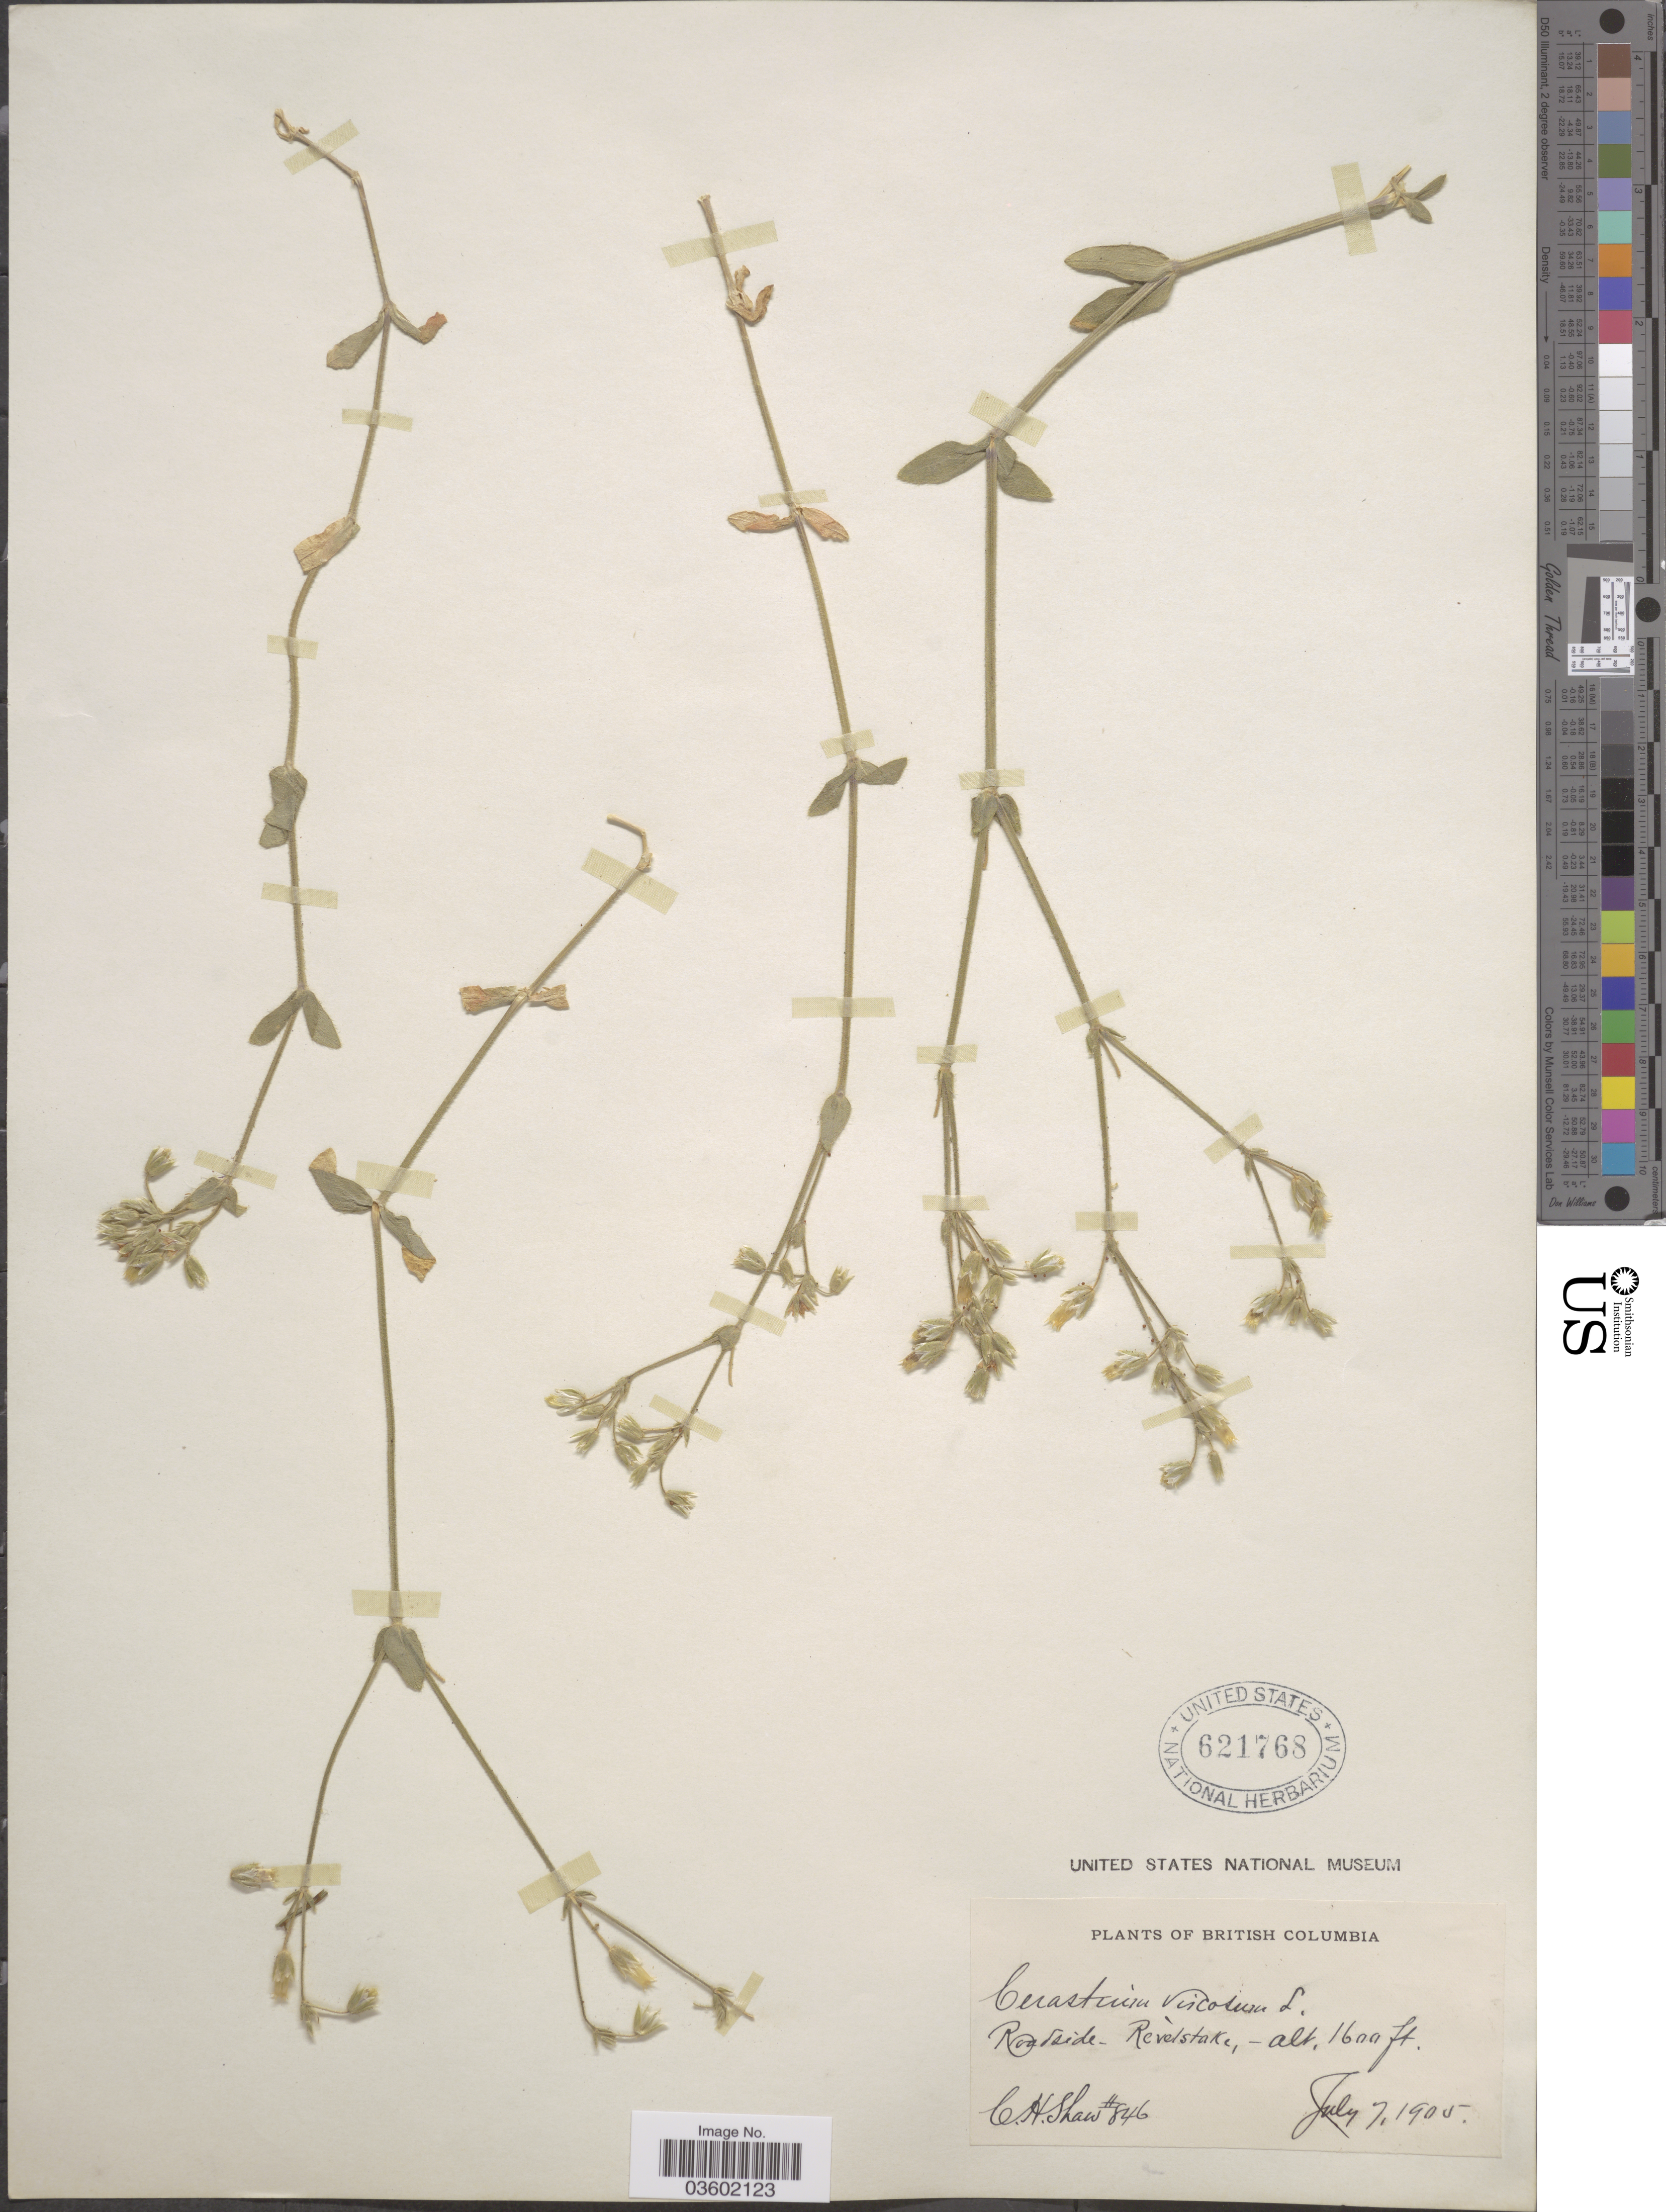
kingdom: Plantae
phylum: Tracheophyta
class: Magnoliopsida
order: Caryophyllales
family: Caryophyllaceae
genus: Cerastium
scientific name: Cerastium vulgatum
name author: L.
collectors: C. H. Shaw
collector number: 846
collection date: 1905-07-07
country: Canada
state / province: British Columbia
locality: Revelstake.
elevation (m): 488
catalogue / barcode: US 621768